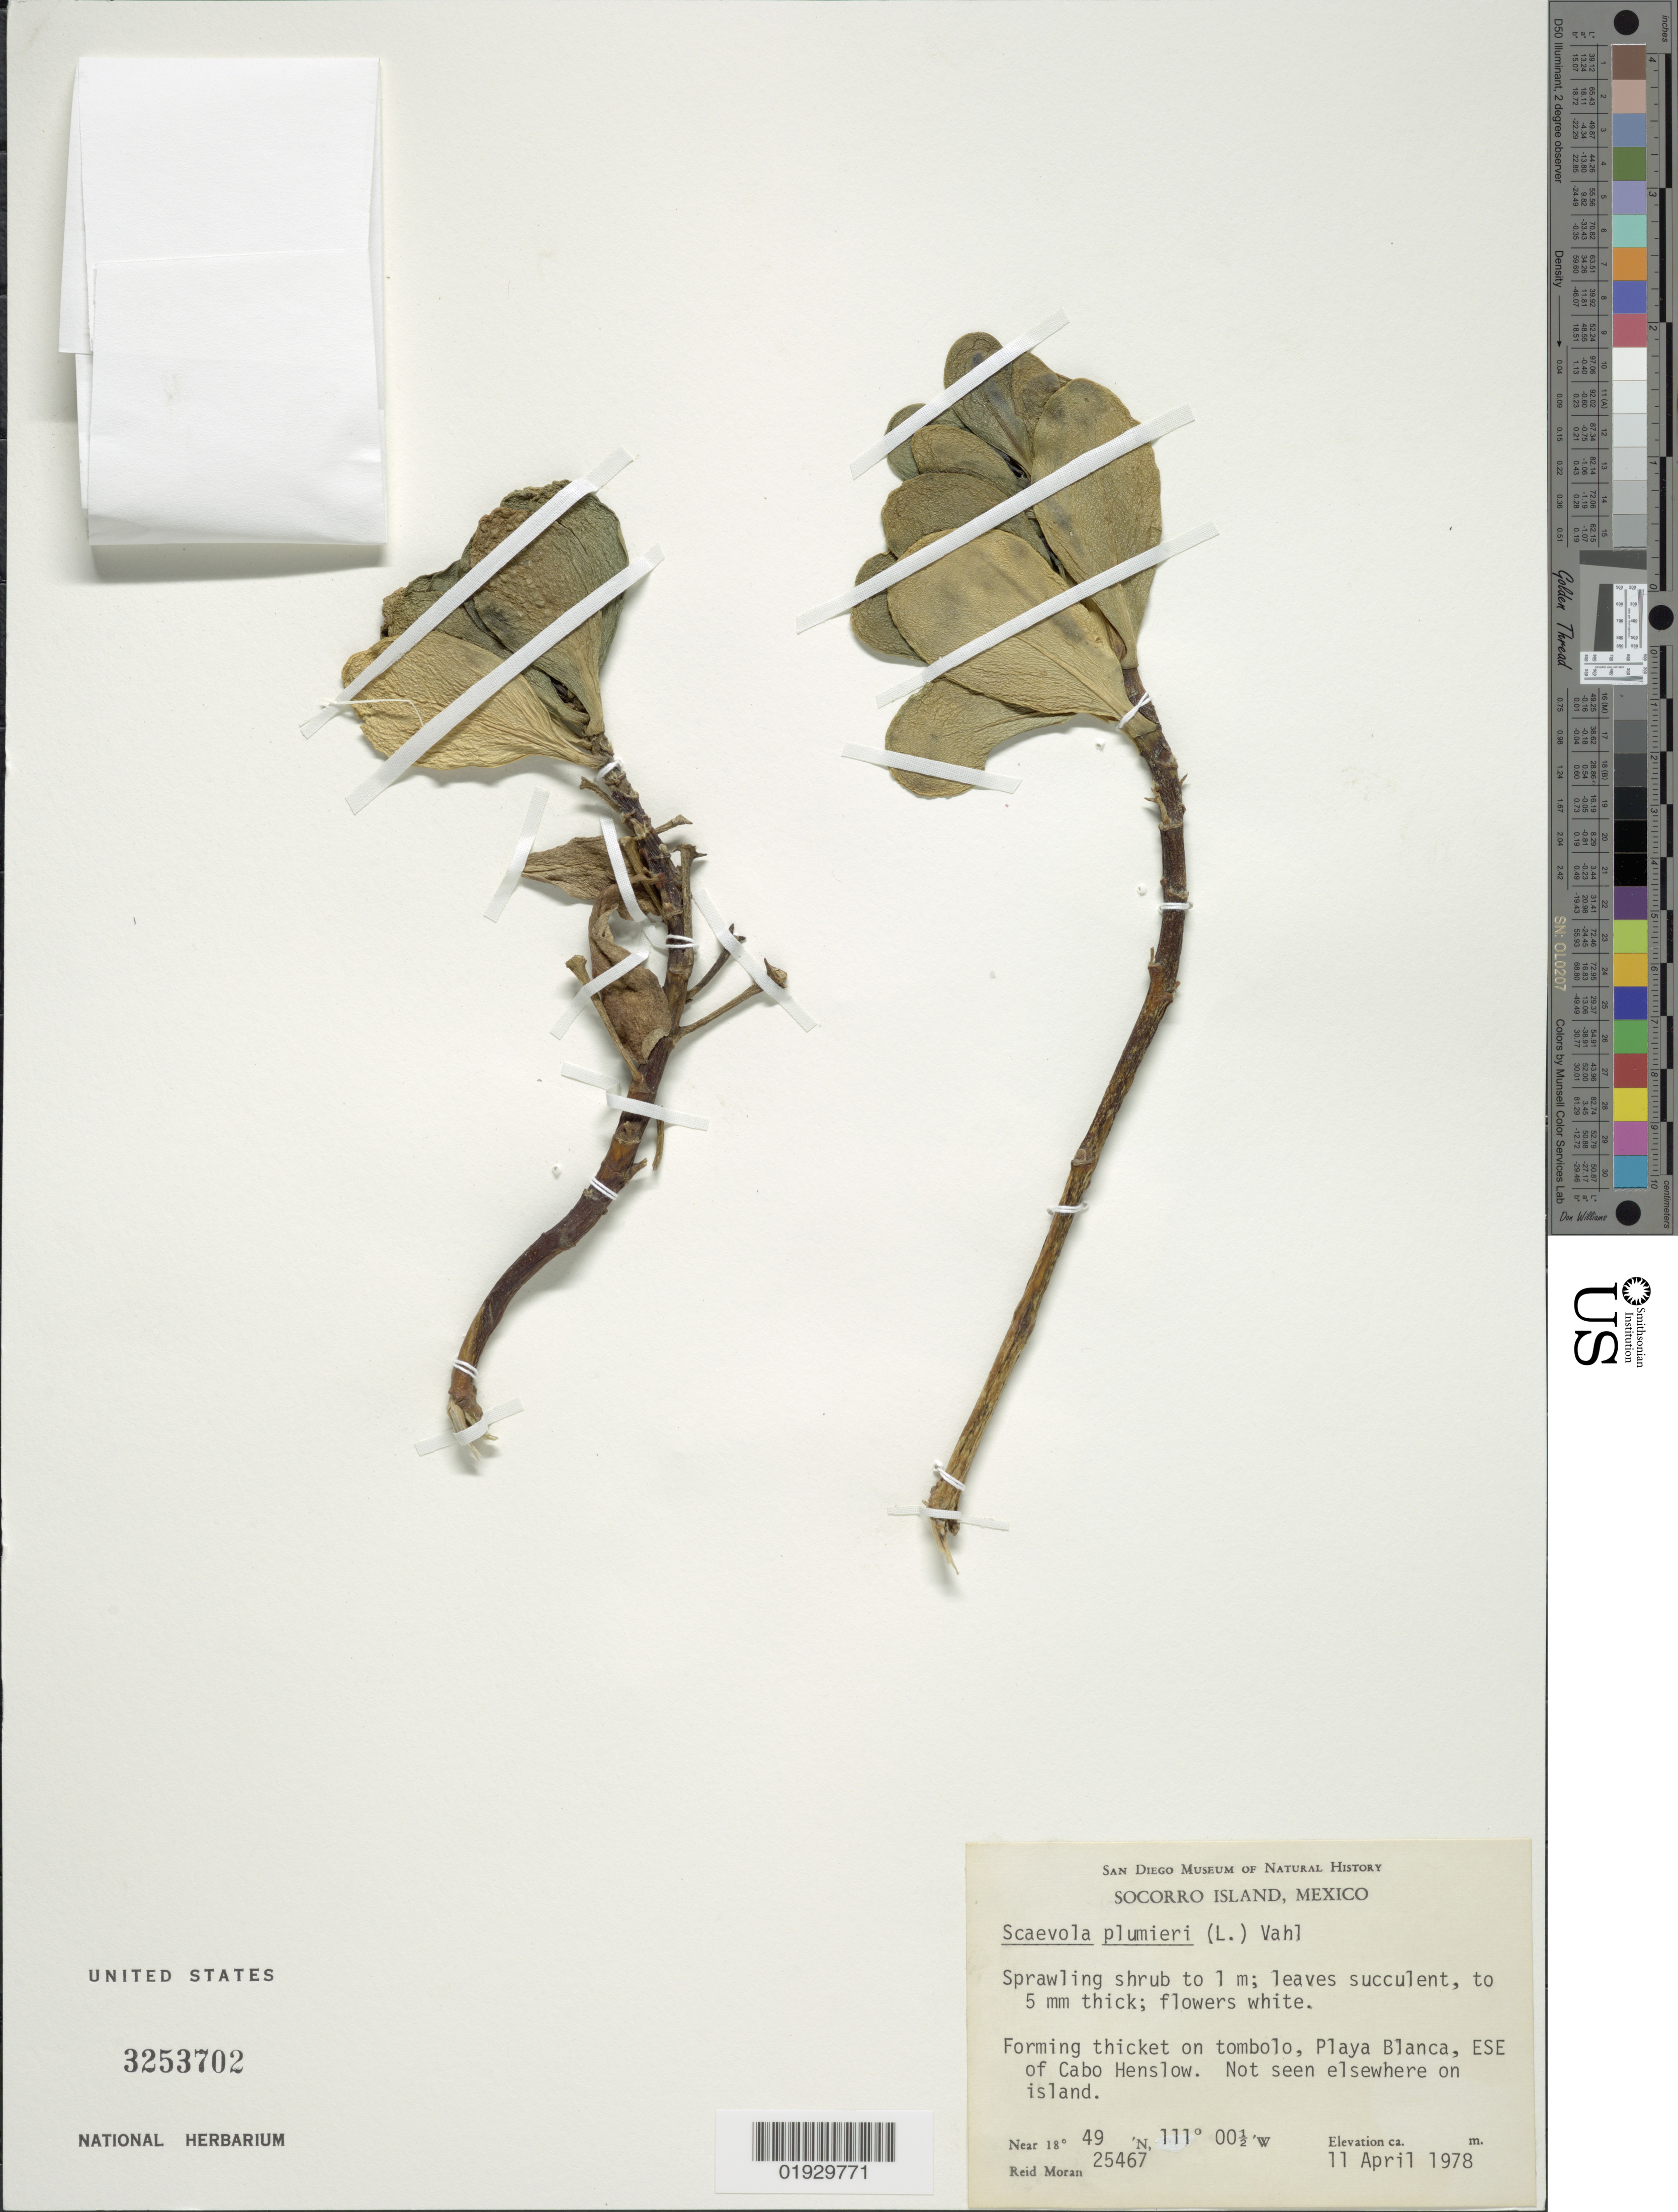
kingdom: Plantae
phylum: Tracheophyta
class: Magnoliopsida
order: Asterales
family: Goodeniaceae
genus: Scaevola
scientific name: Scaevola plumieri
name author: (L.) Vahl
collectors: R. V. Moran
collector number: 25467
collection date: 1978-04-11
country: Mexico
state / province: Colima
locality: Socorro Island. Forming thicket on tombolo, Playa Blanca, ESE of Cabo Henslow. Not seen elsewhere on island.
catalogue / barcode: US 3253702